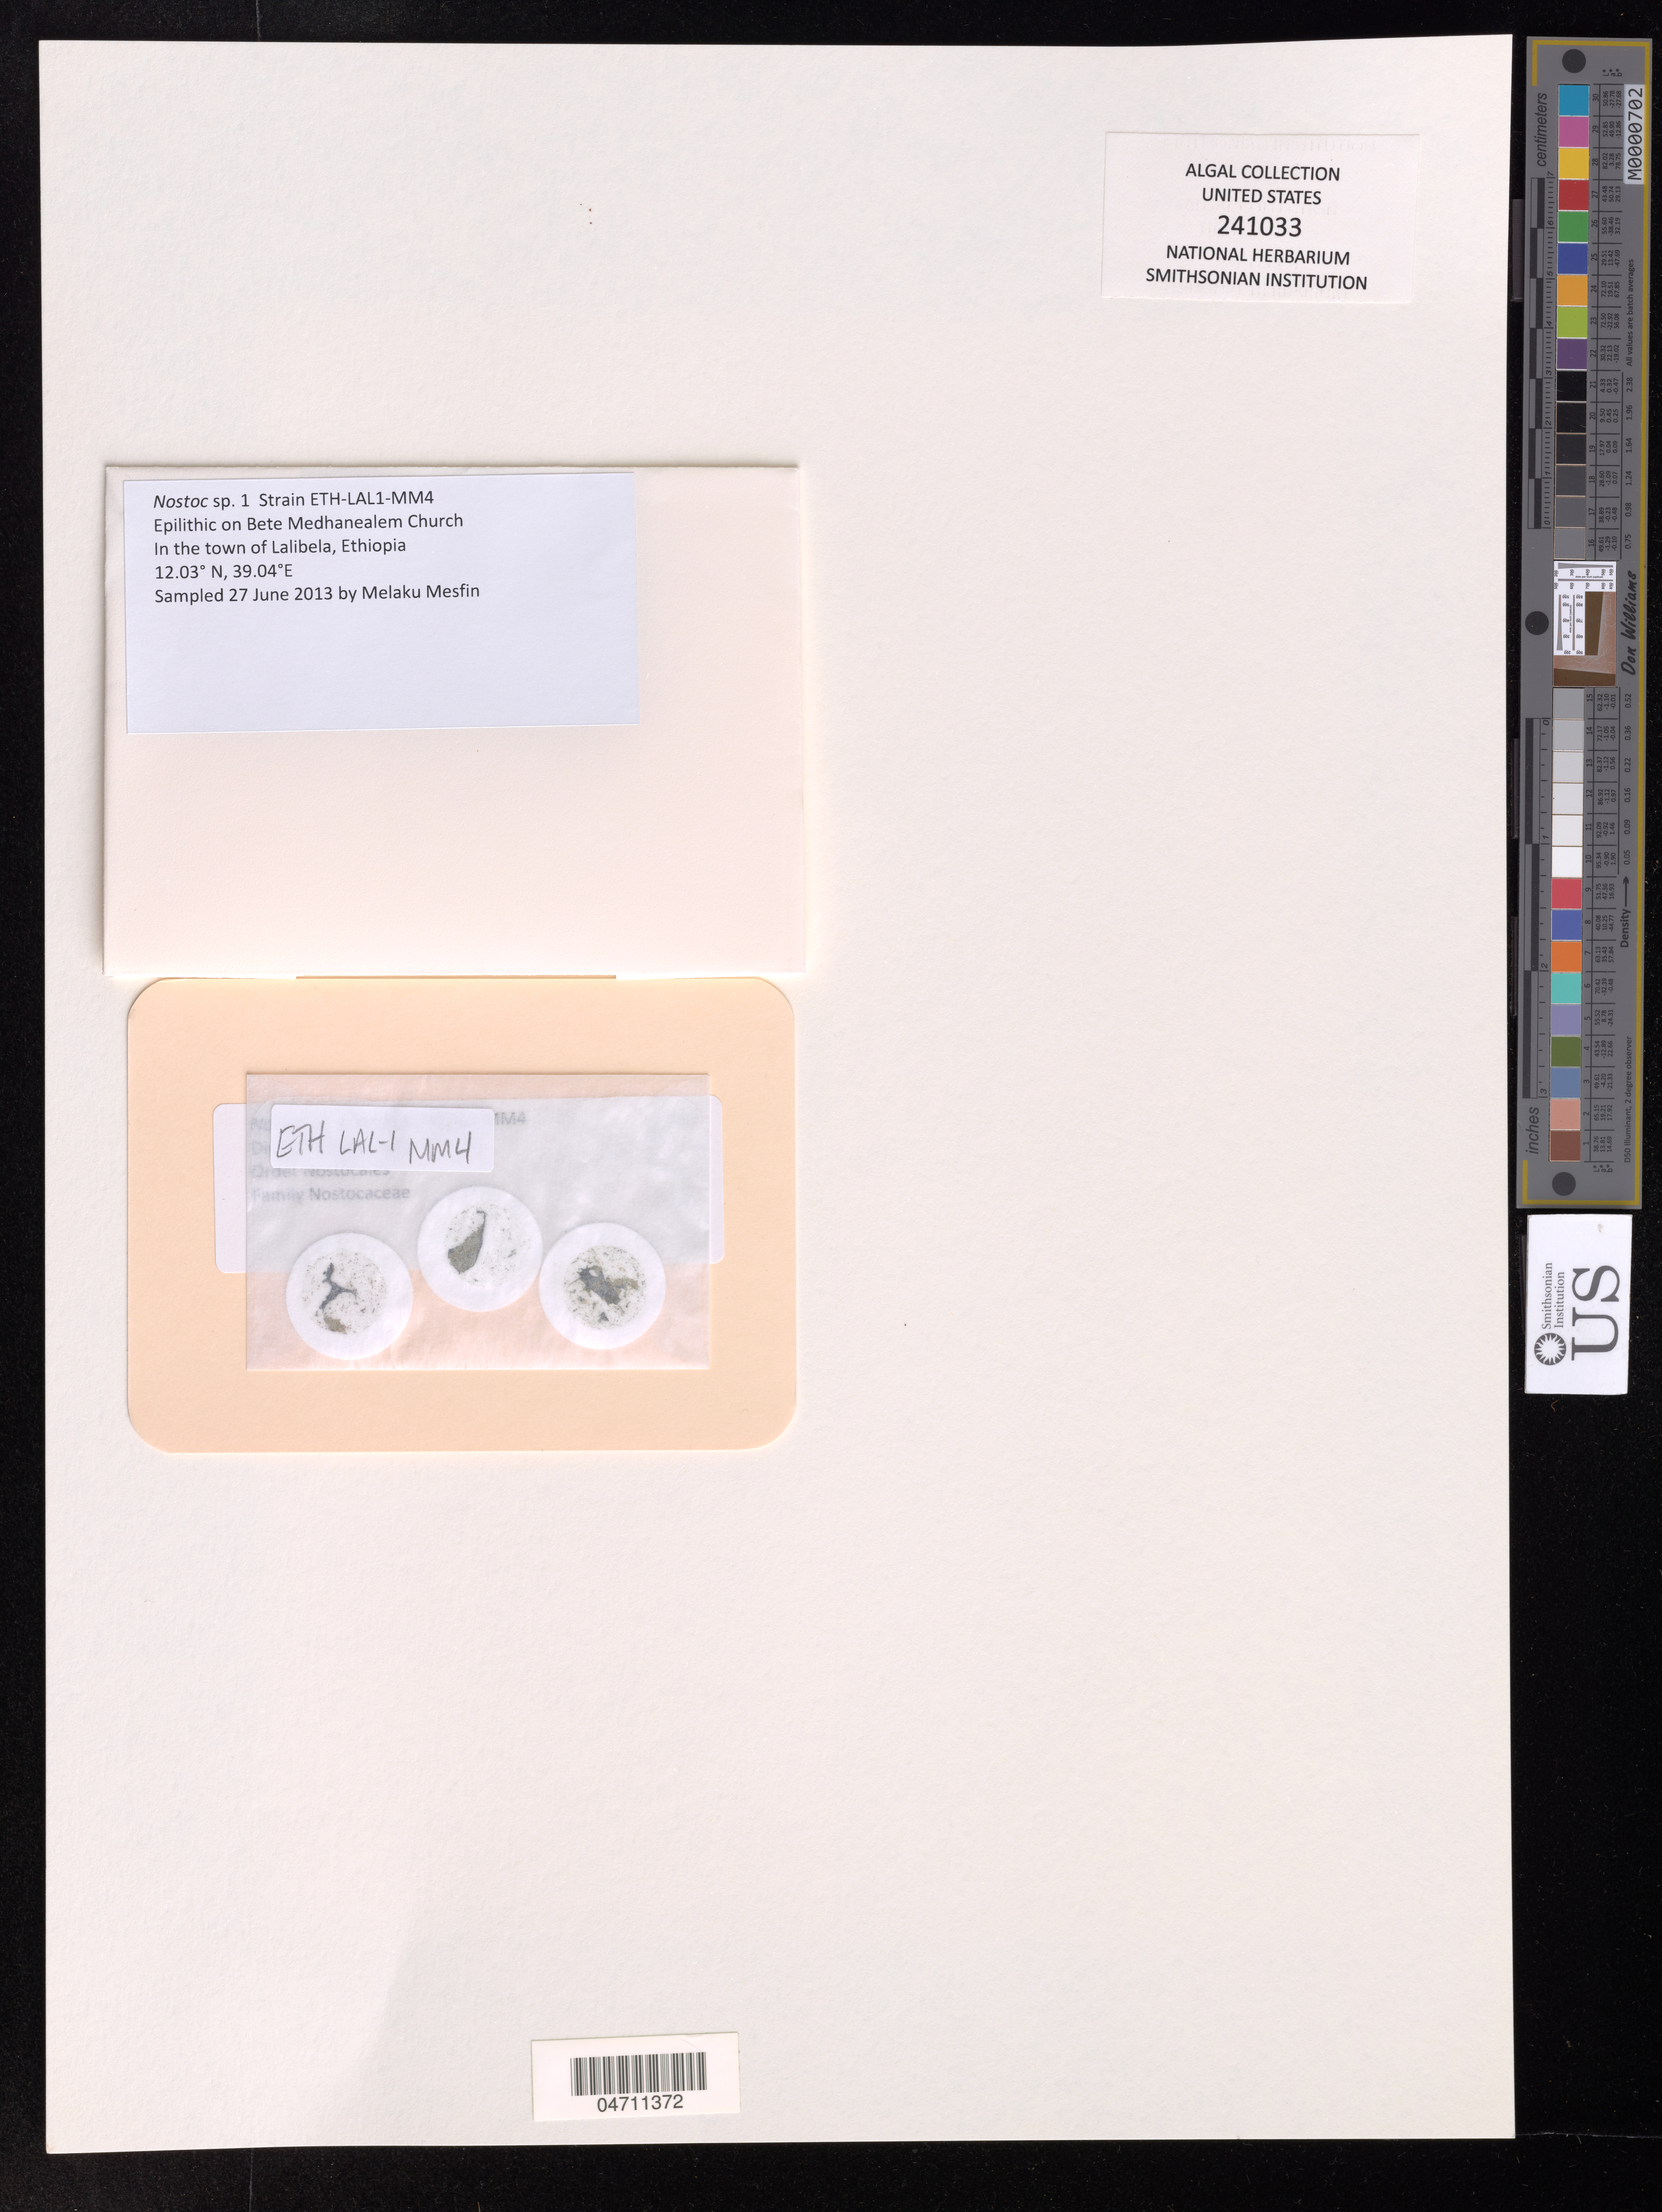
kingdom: Bacteria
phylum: Cyanobacteria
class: Cyanobacteriia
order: Cyanobacteriales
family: Nostocaceae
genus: Nostoc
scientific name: Nostoc sp.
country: Ethiopia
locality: In the town of Lalibela.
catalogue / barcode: US 241033